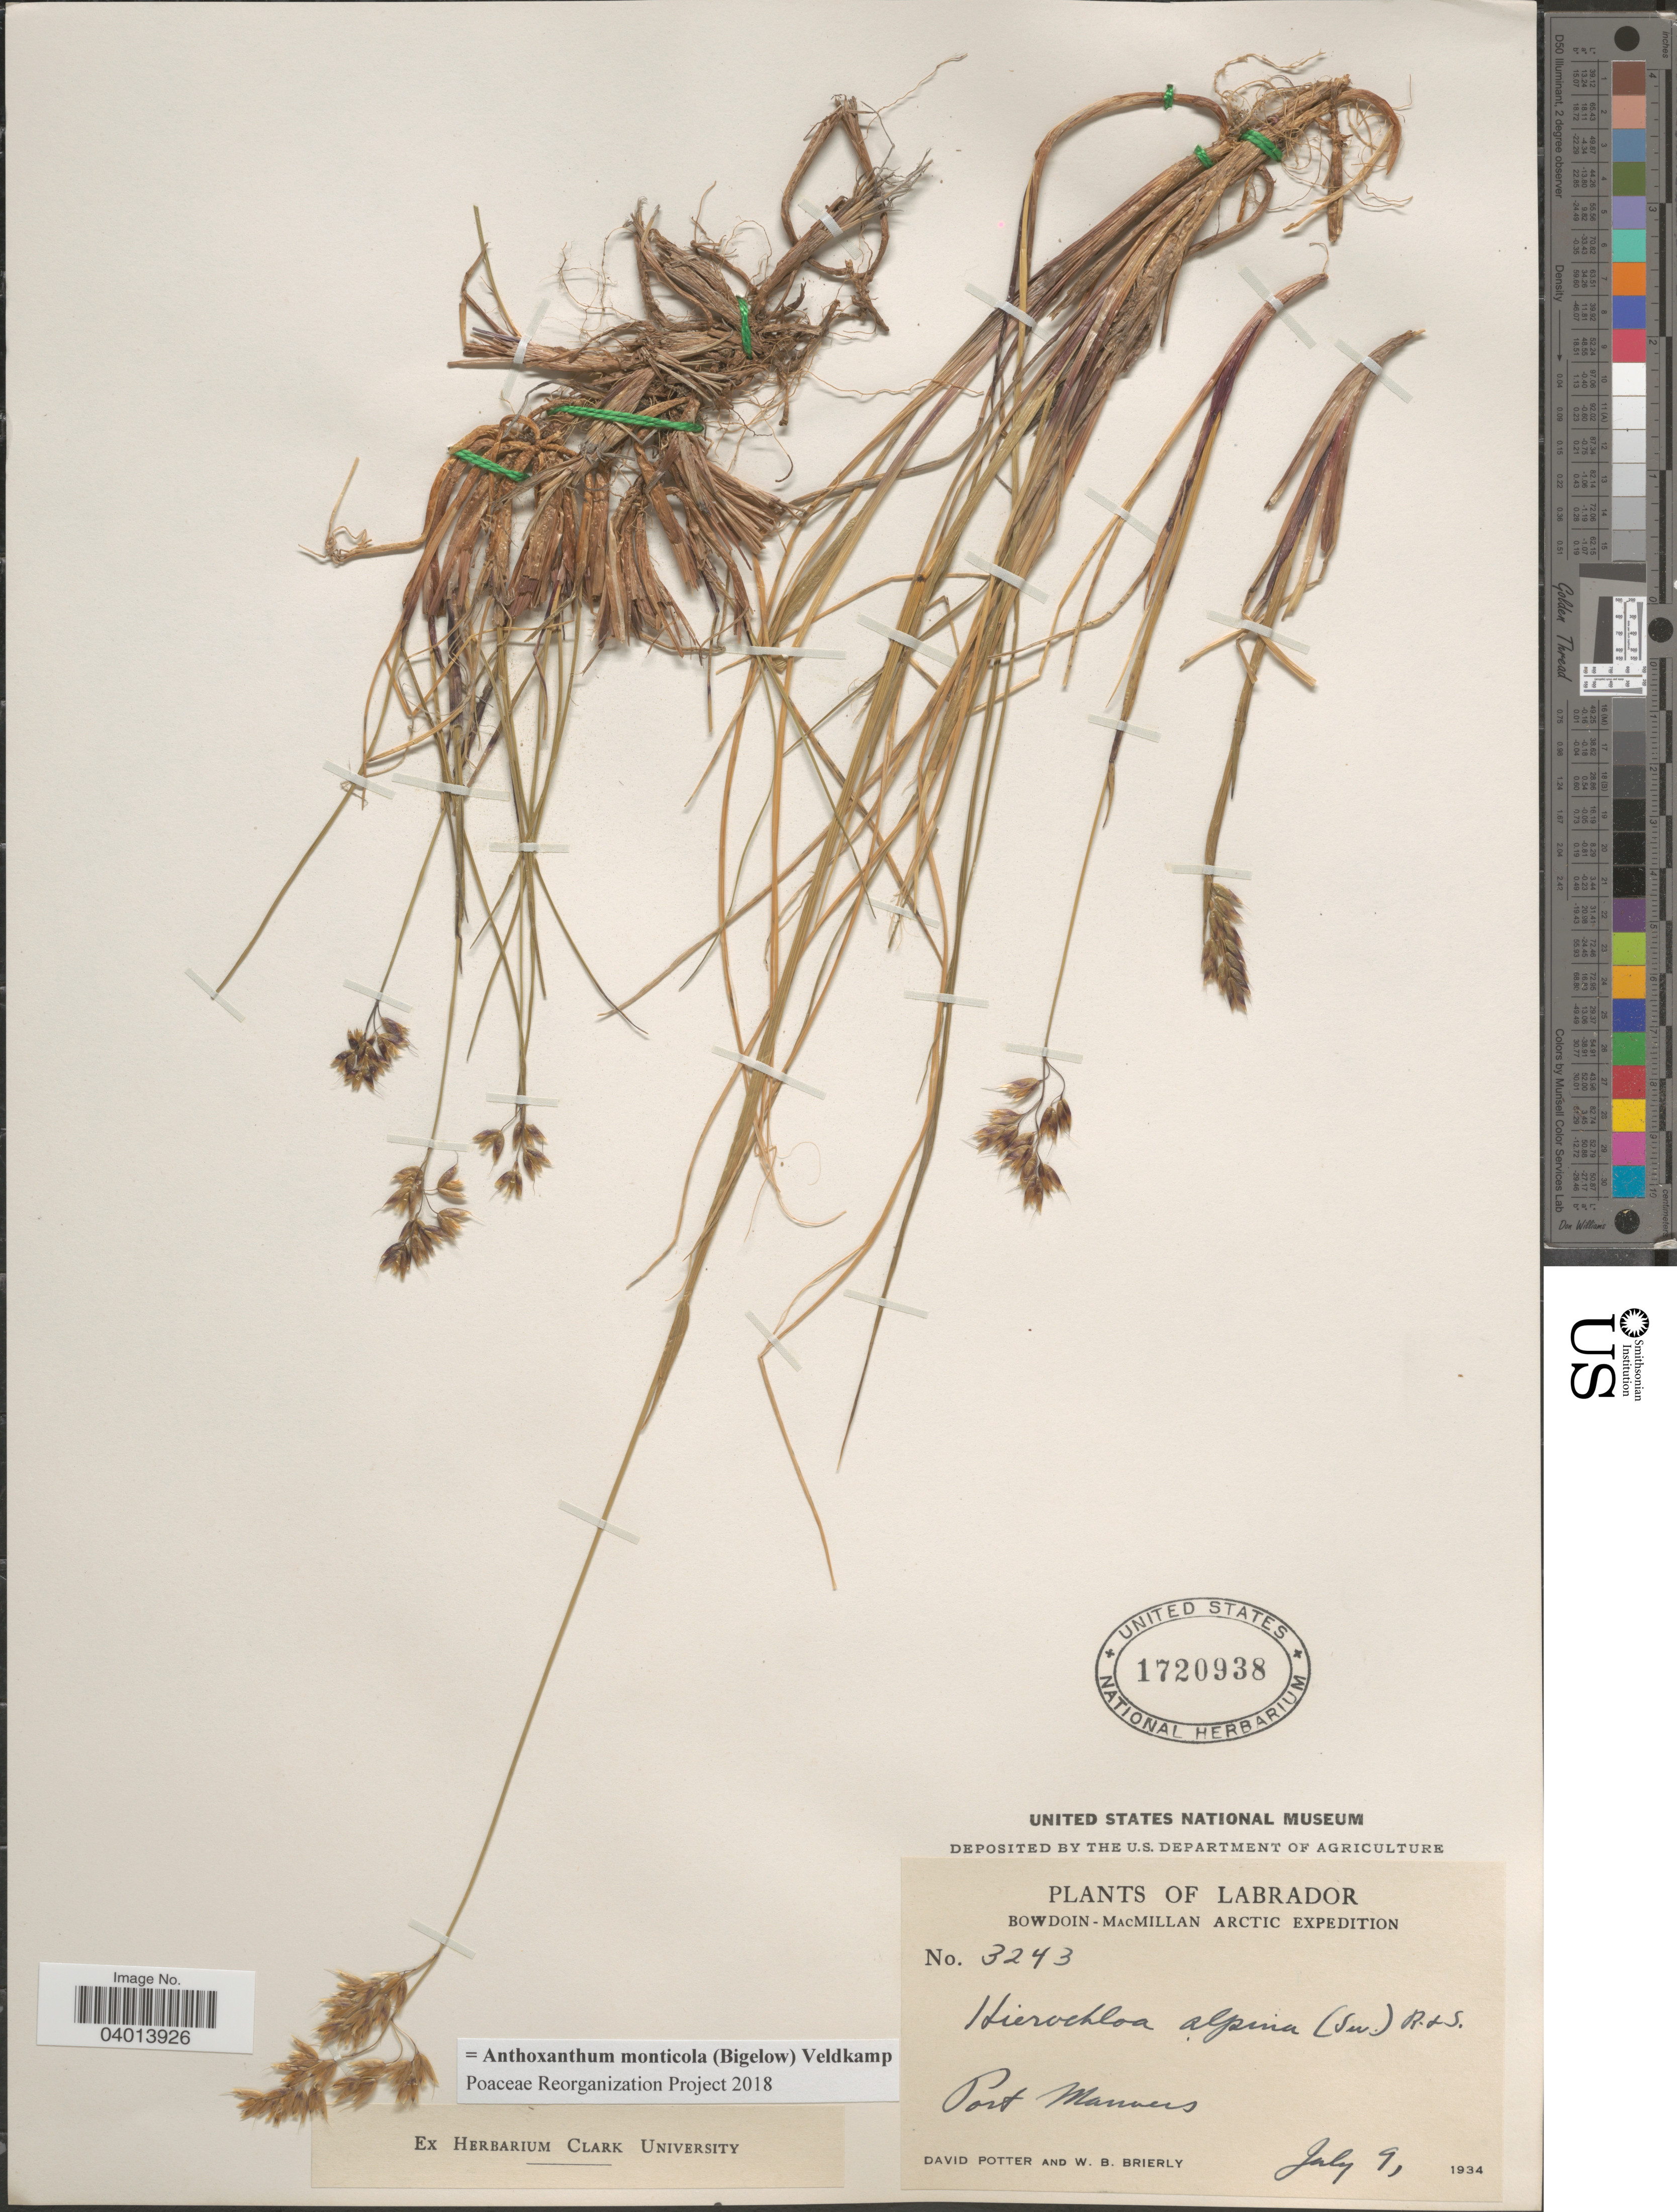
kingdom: Plantae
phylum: Tracheophyta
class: Liliopsida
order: Poales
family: Poaceae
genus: Anthoxanthum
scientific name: Anthoxanthum monticola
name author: (Bigelow) Veldkamp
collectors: D. Potter & W. Brierly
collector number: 3243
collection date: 1934-07-09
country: Canada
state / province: Newfoundland and Labrador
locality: Labrador. Port Manners.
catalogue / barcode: US 1720938